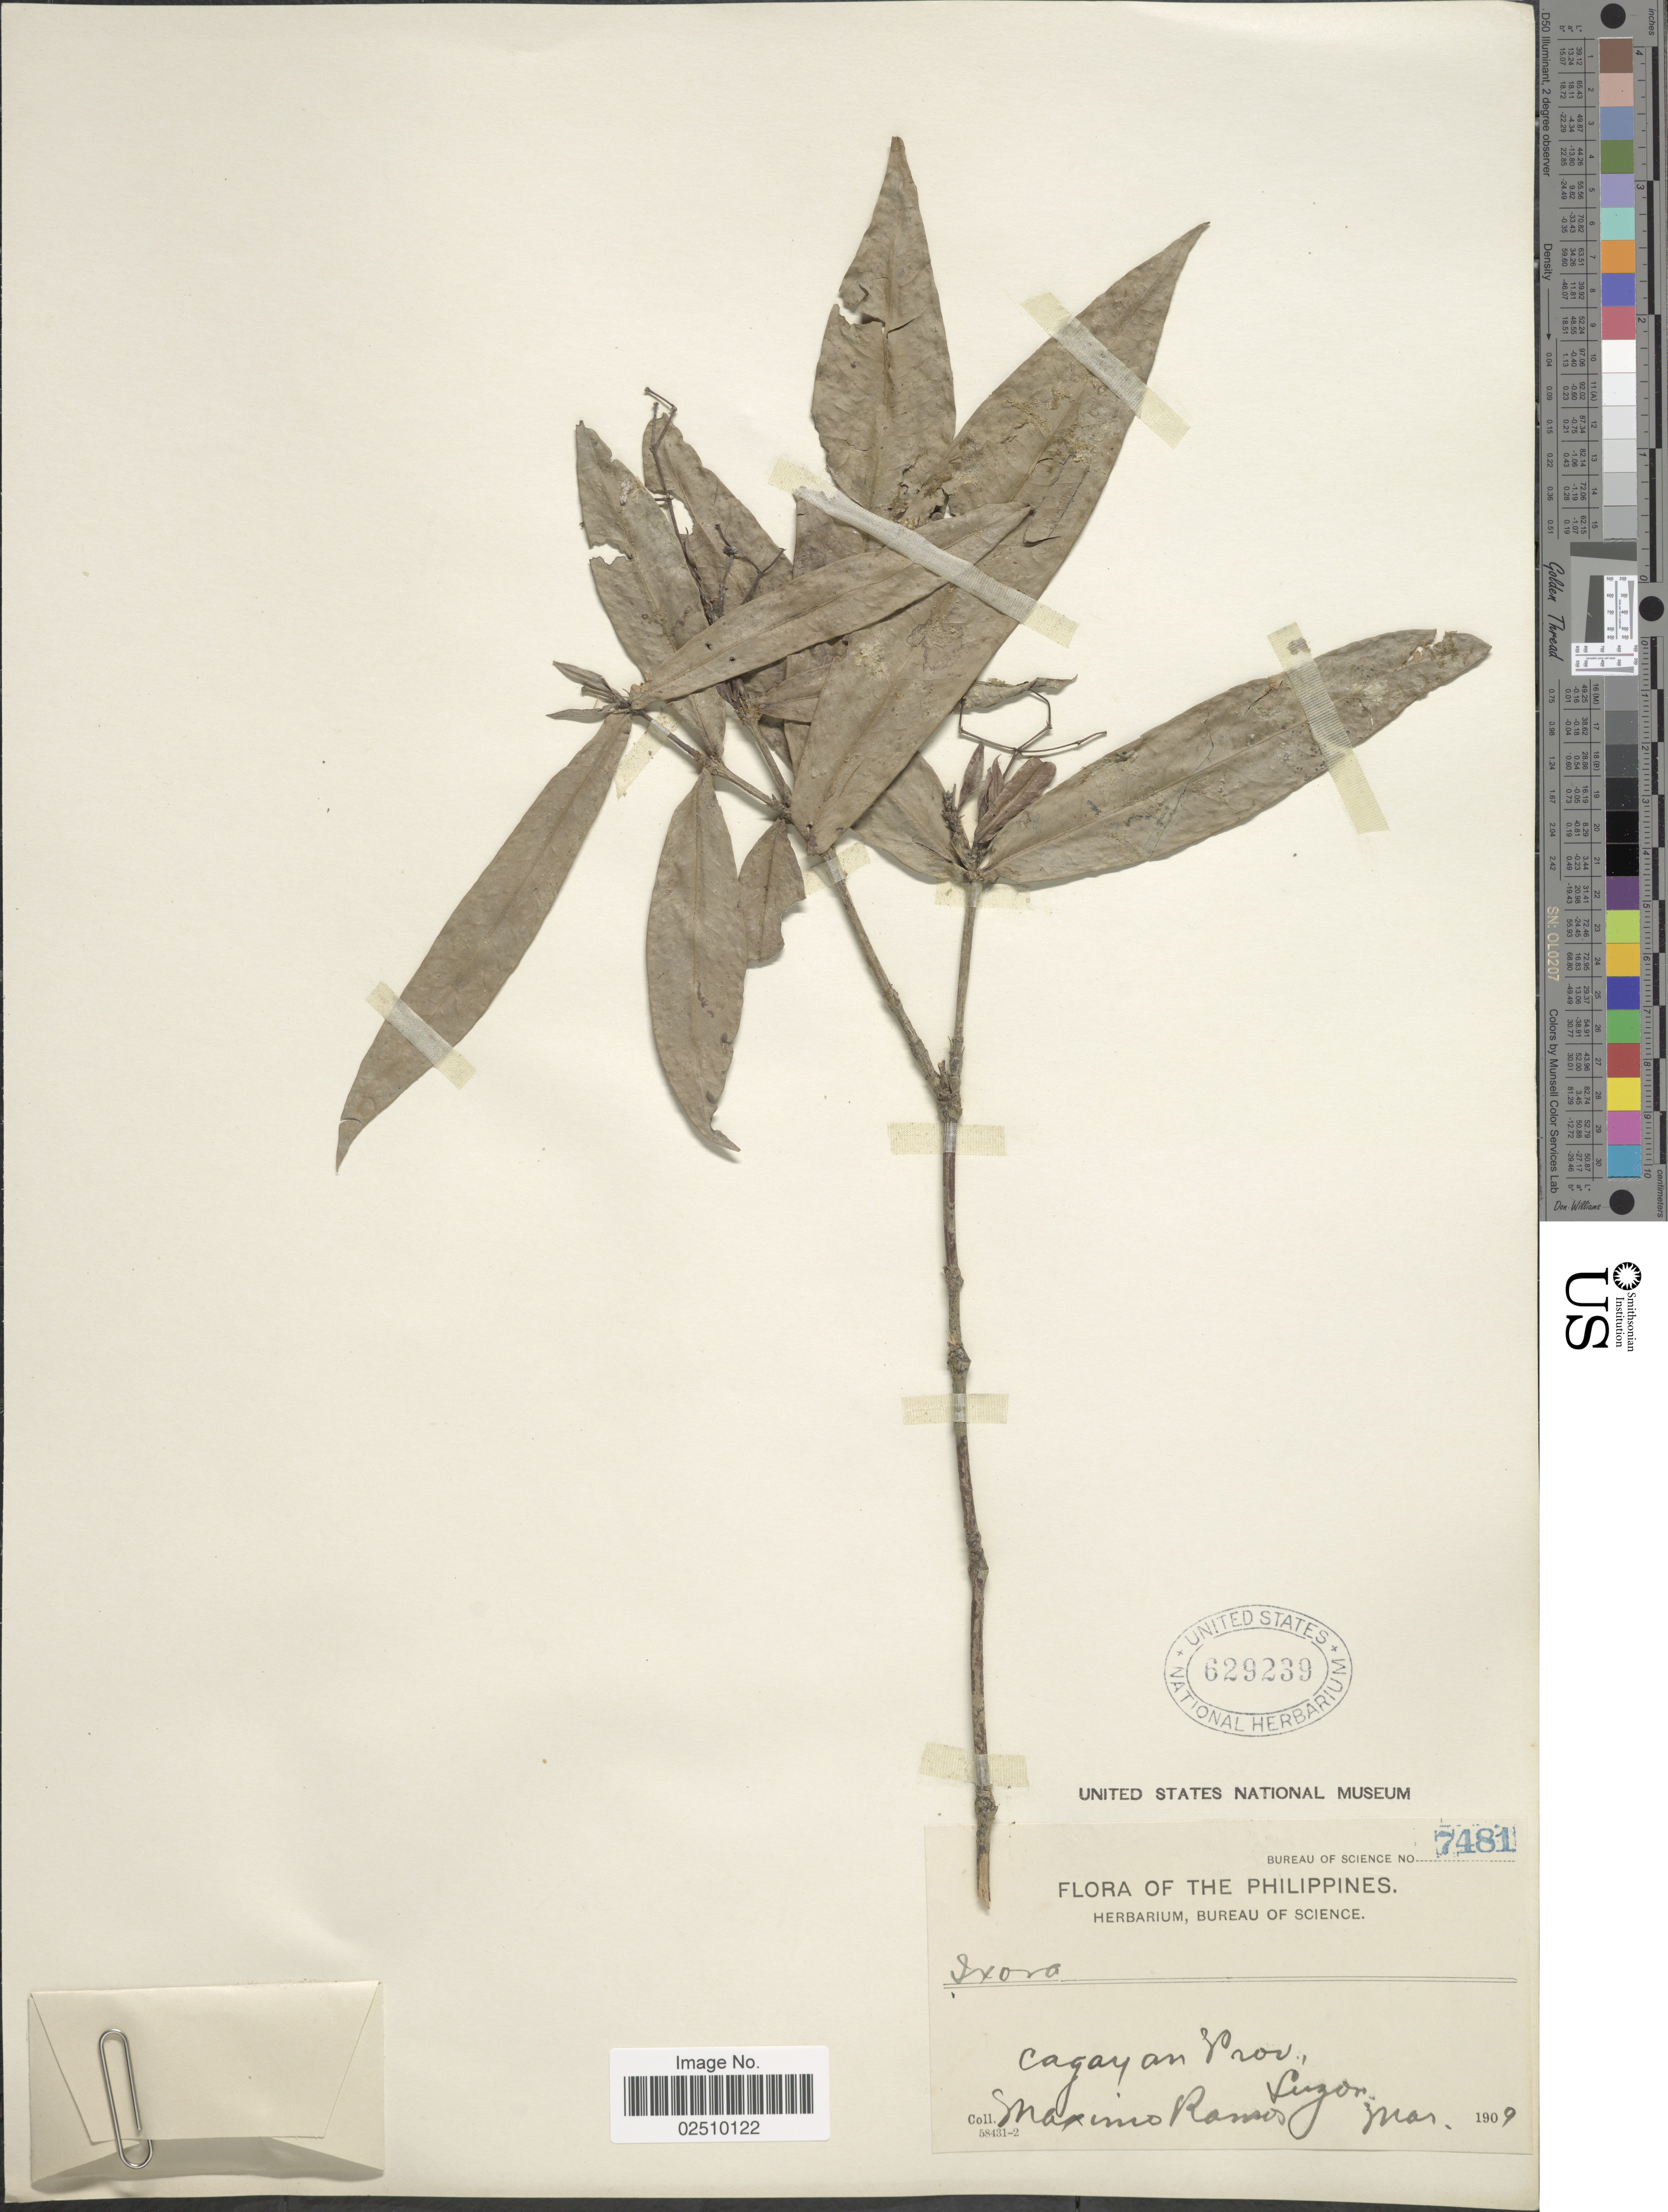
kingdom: Plantae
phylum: Tracheophyta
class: Magnoliopsida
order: Gentianales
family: Rubiaceae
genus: Ixora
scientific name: Ixora longistipula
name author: Merr.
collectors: M. Ramos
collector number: Bureau of Science 7481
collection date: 1909-03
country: Philippines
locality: Cagayan Prov., Luzon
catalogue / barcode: US 629239